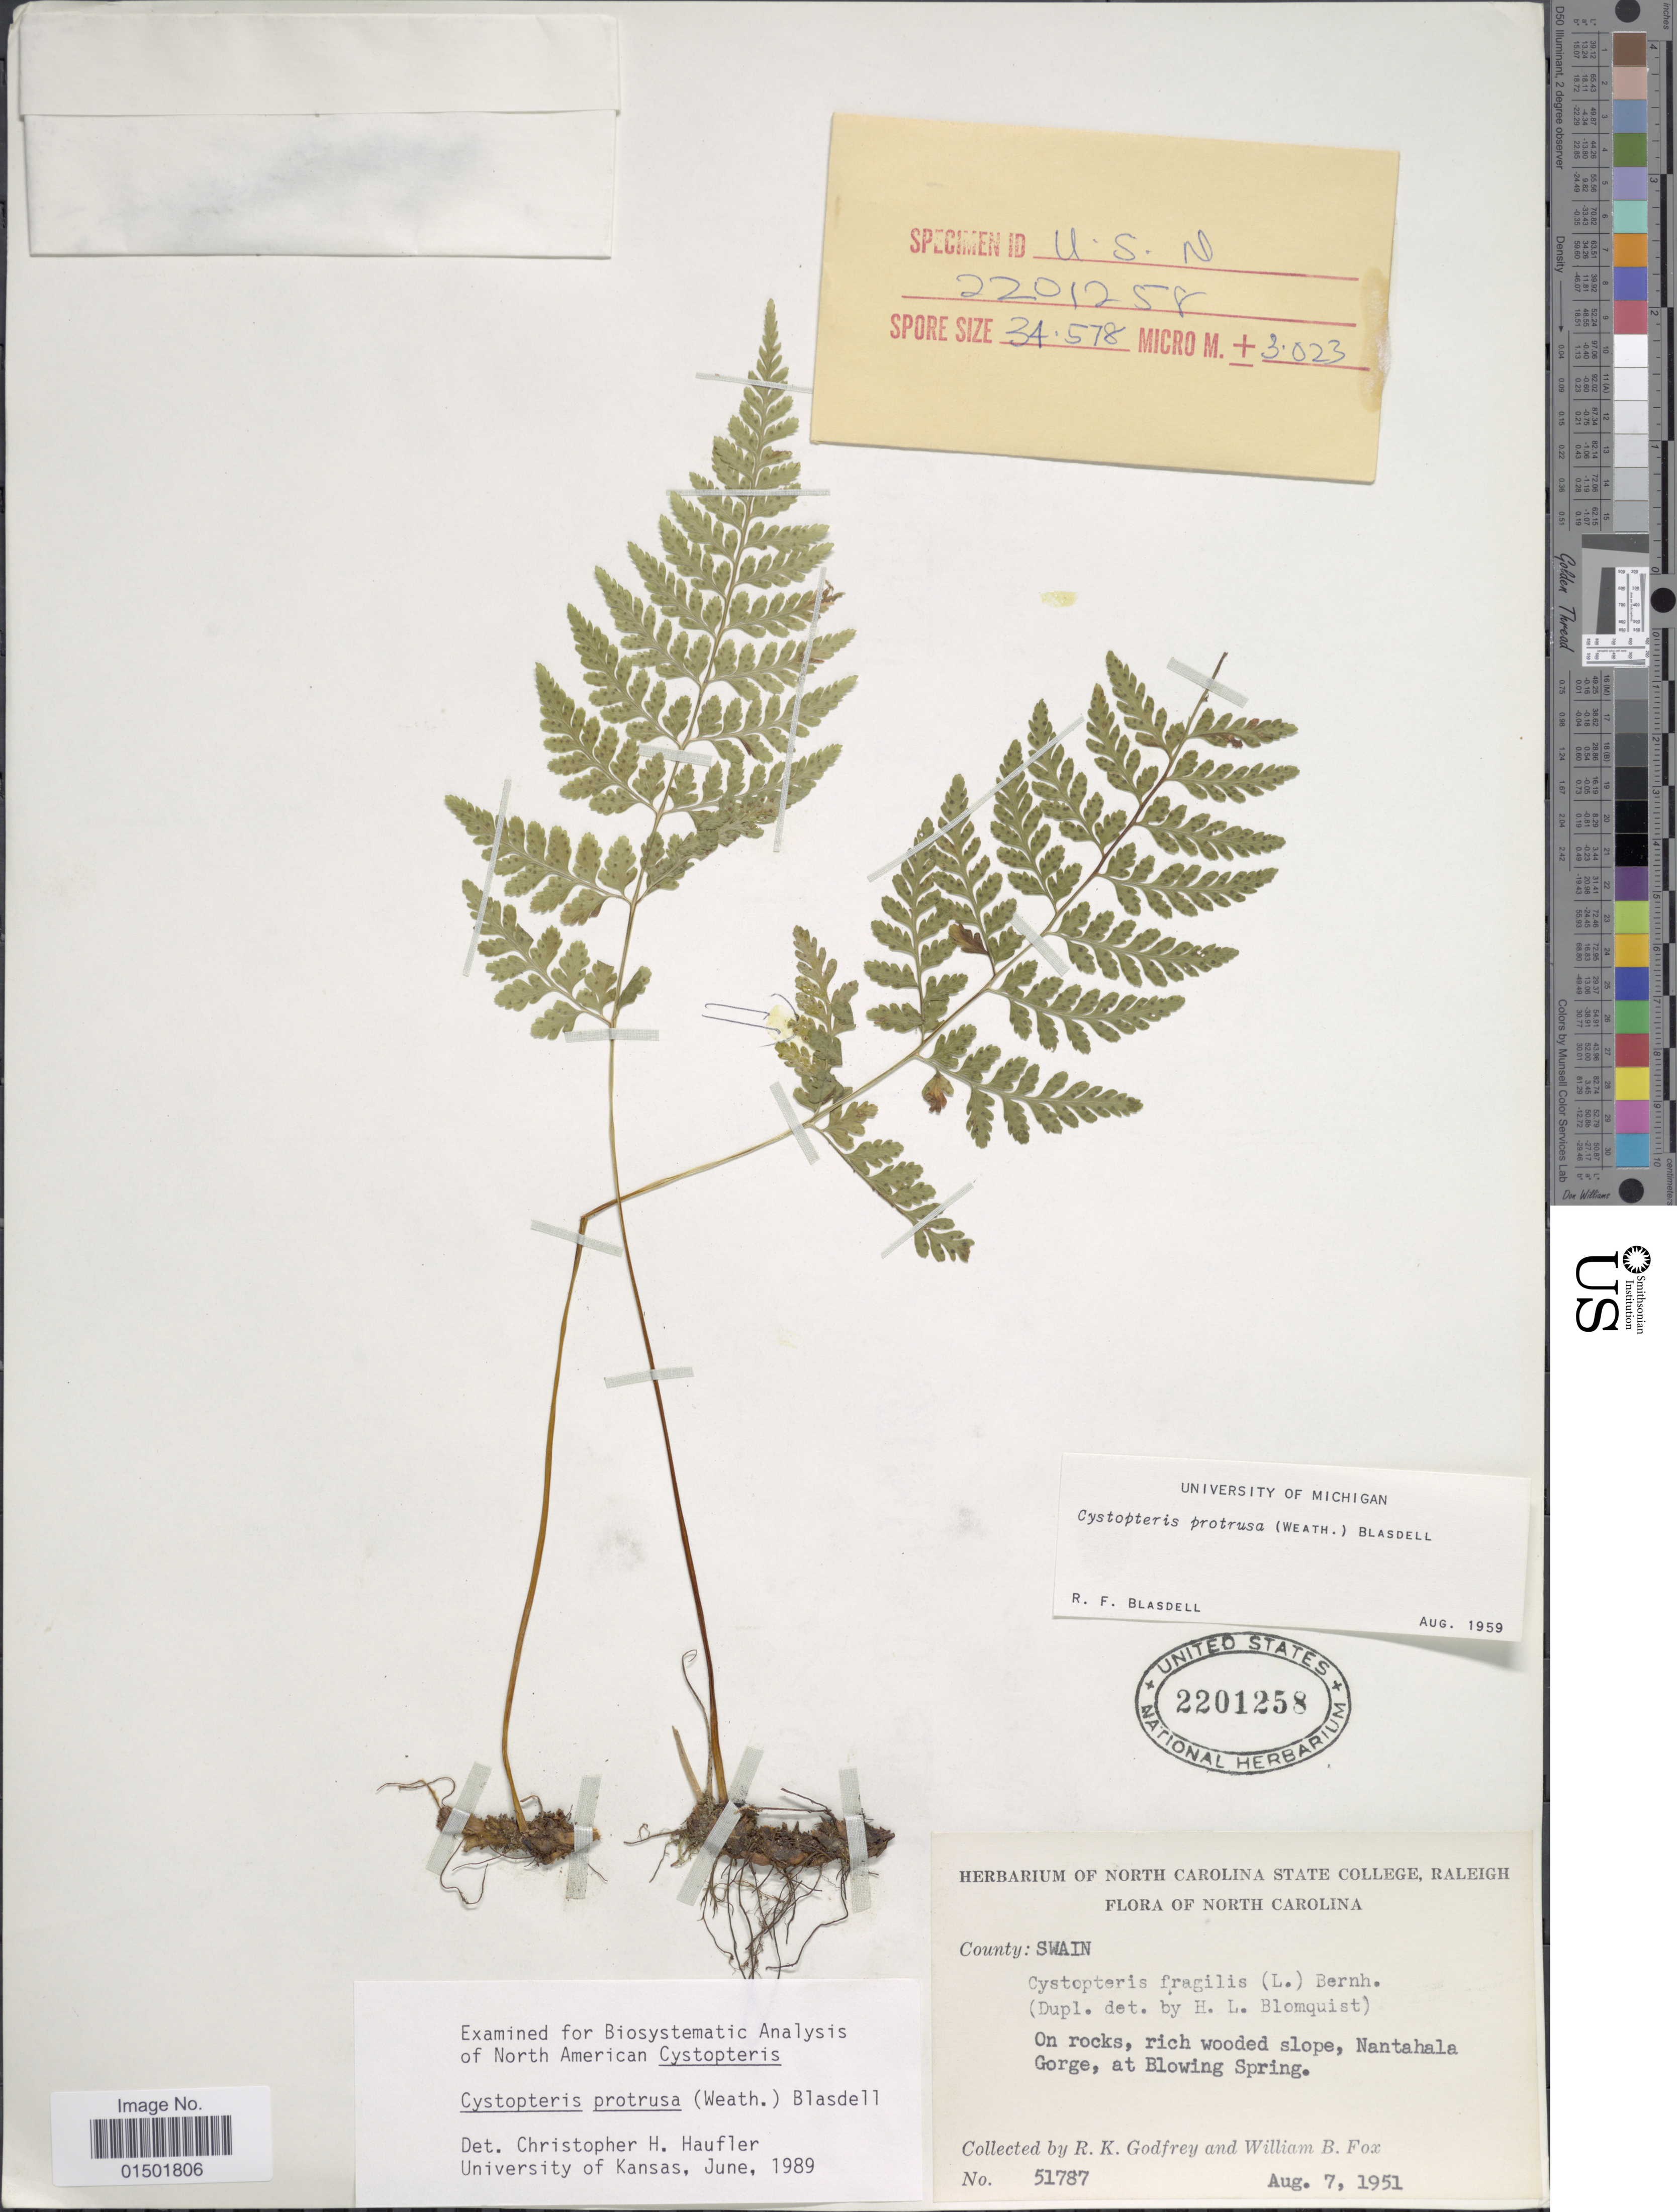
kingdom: Plantae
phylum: Tracheophyta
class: Polypodiopsida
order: Polypodiales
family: Cystopteridaceae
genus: Cystopteris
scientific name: Cystopteris protrusa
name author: (Weath.) Blasdell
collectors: R. K. Godfrey & W. B. Fox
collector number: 51787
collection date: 1951-08-07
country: United States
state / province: North Carolina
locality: County: Swain. On rocks, rich wooded slope, Nantahala Gorge, at Blowing Spring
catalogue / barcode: US 2201258